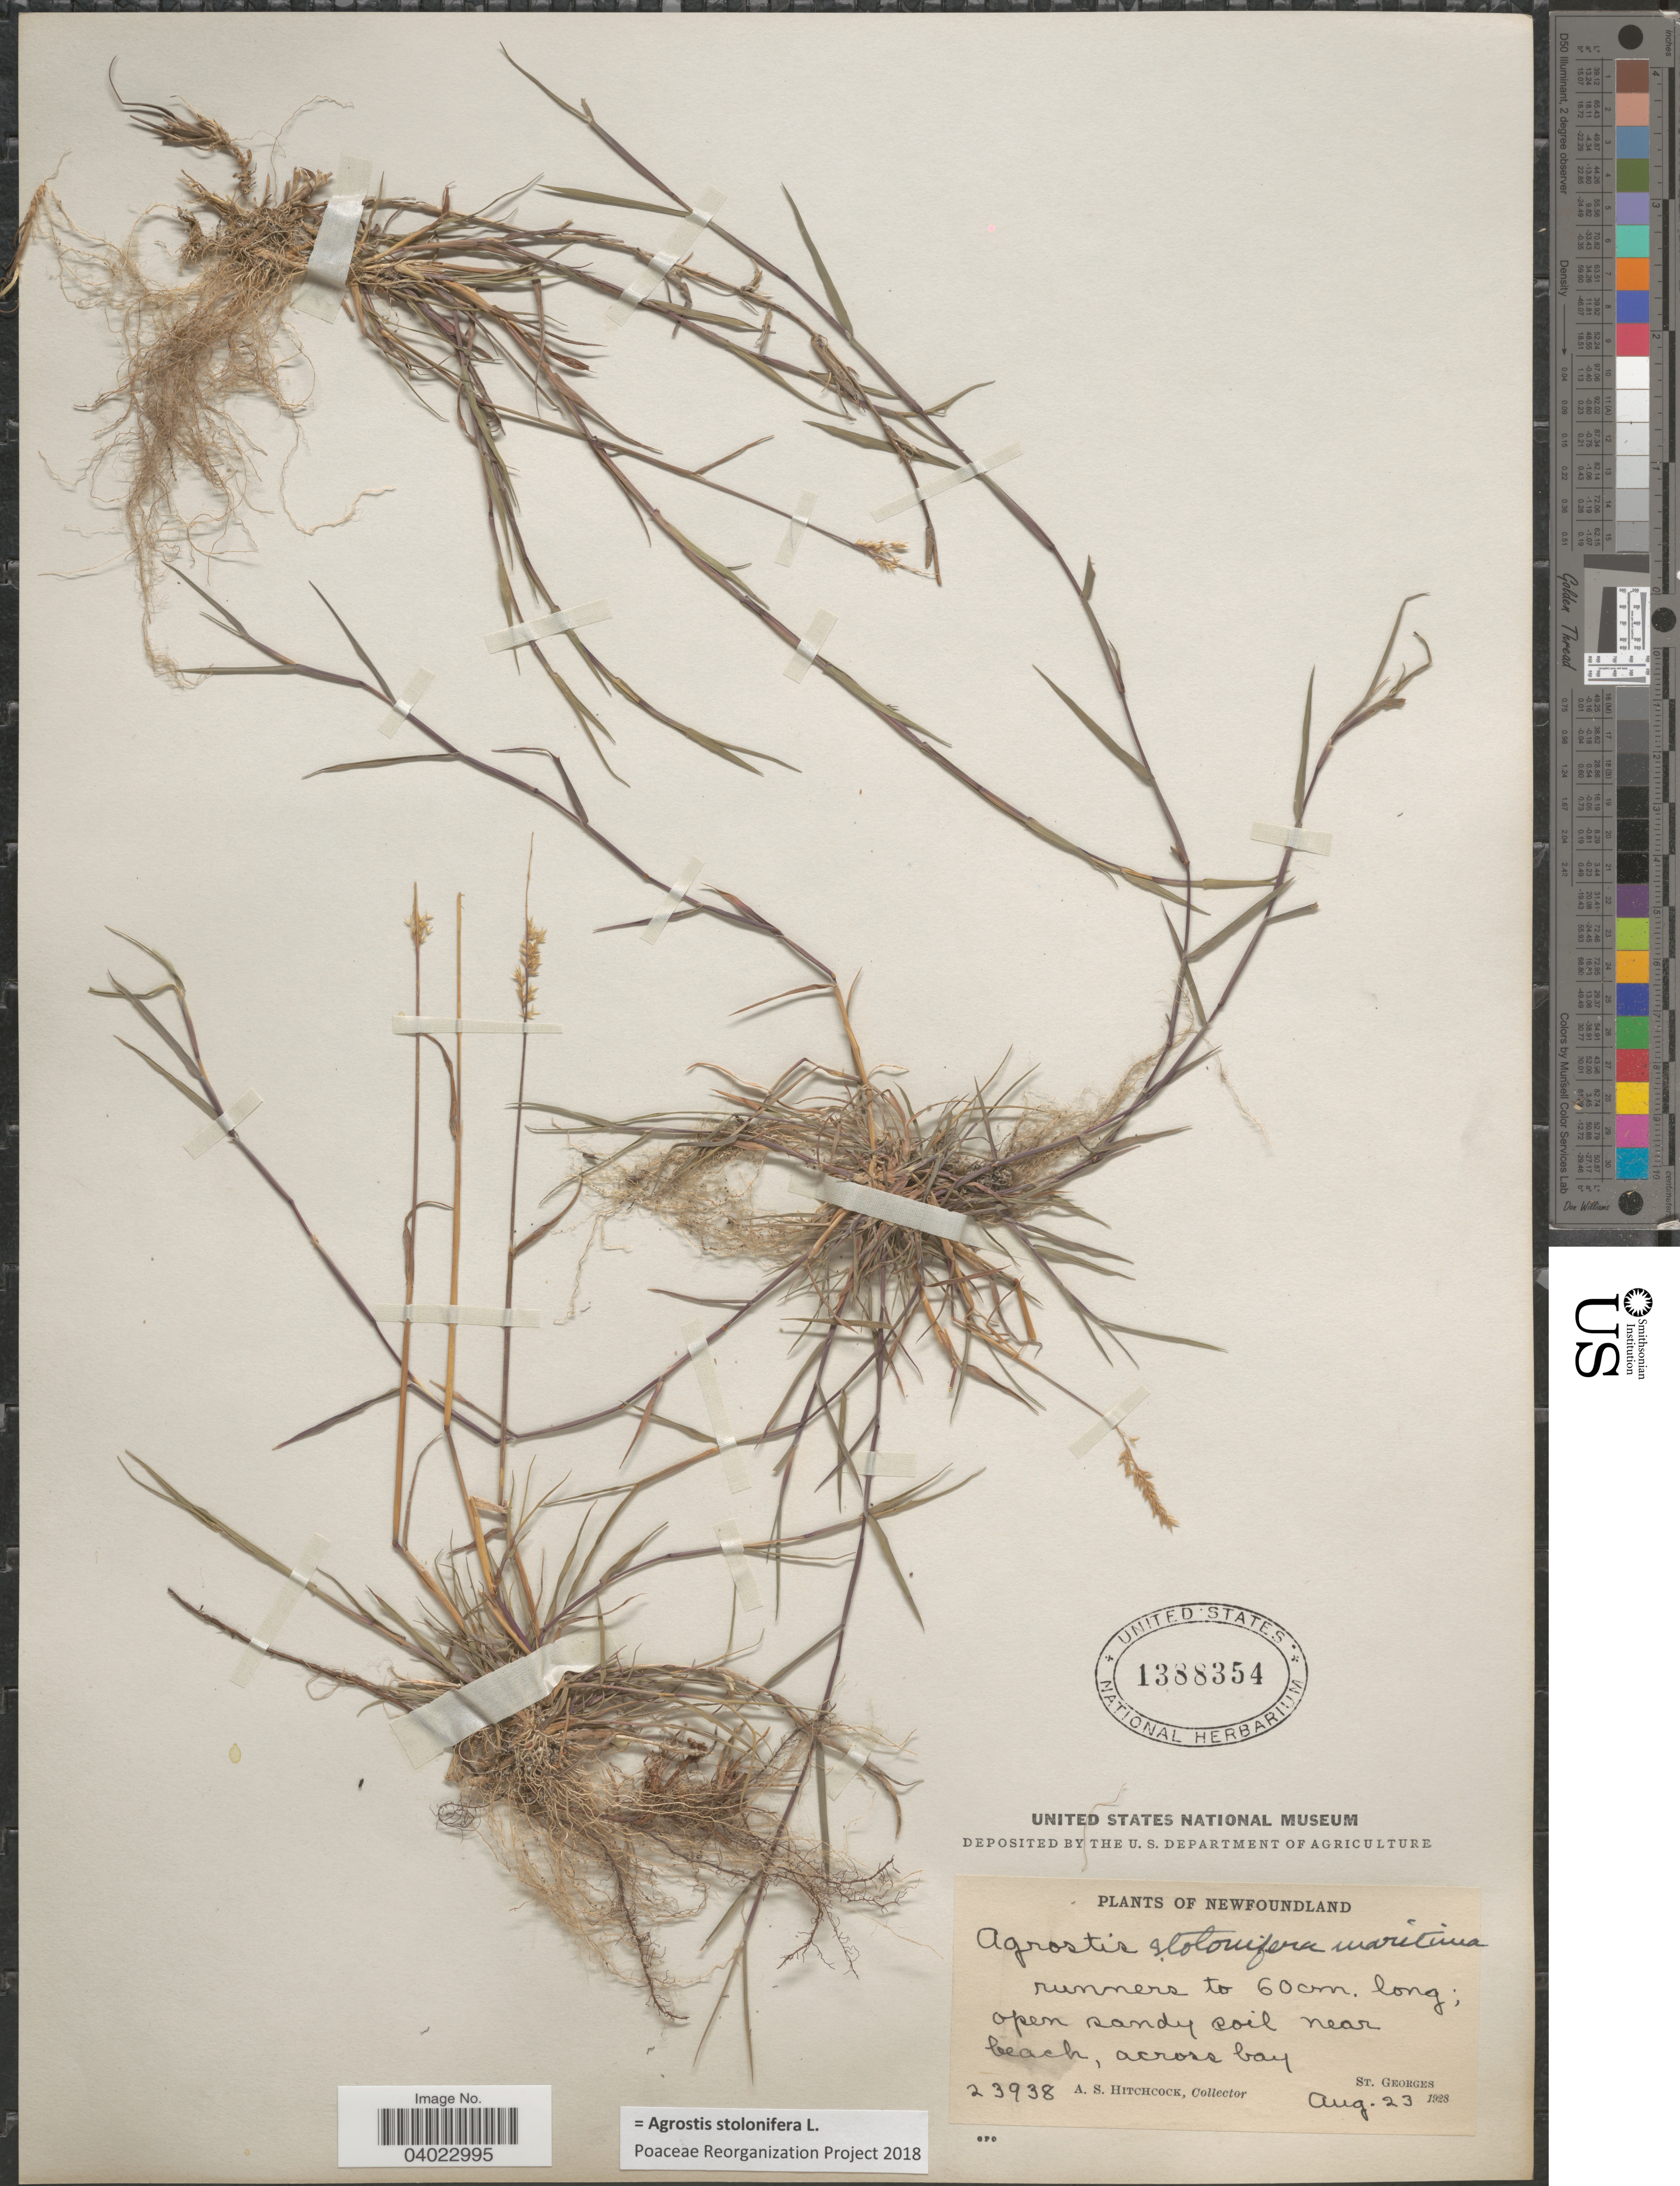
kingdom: Plantae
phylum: Tracheophyta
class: Liliopsida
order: Poales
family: Poaceae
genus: Agrostis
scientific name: Agrostis stolonifera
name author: L.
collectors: A. S. Hitchcock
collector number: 23938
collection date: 1928-08-23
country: Canada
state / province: Newfoundland and Labrador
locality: Open sandy soil near beach, across bay. St. Georges.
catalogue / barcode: US 1388354